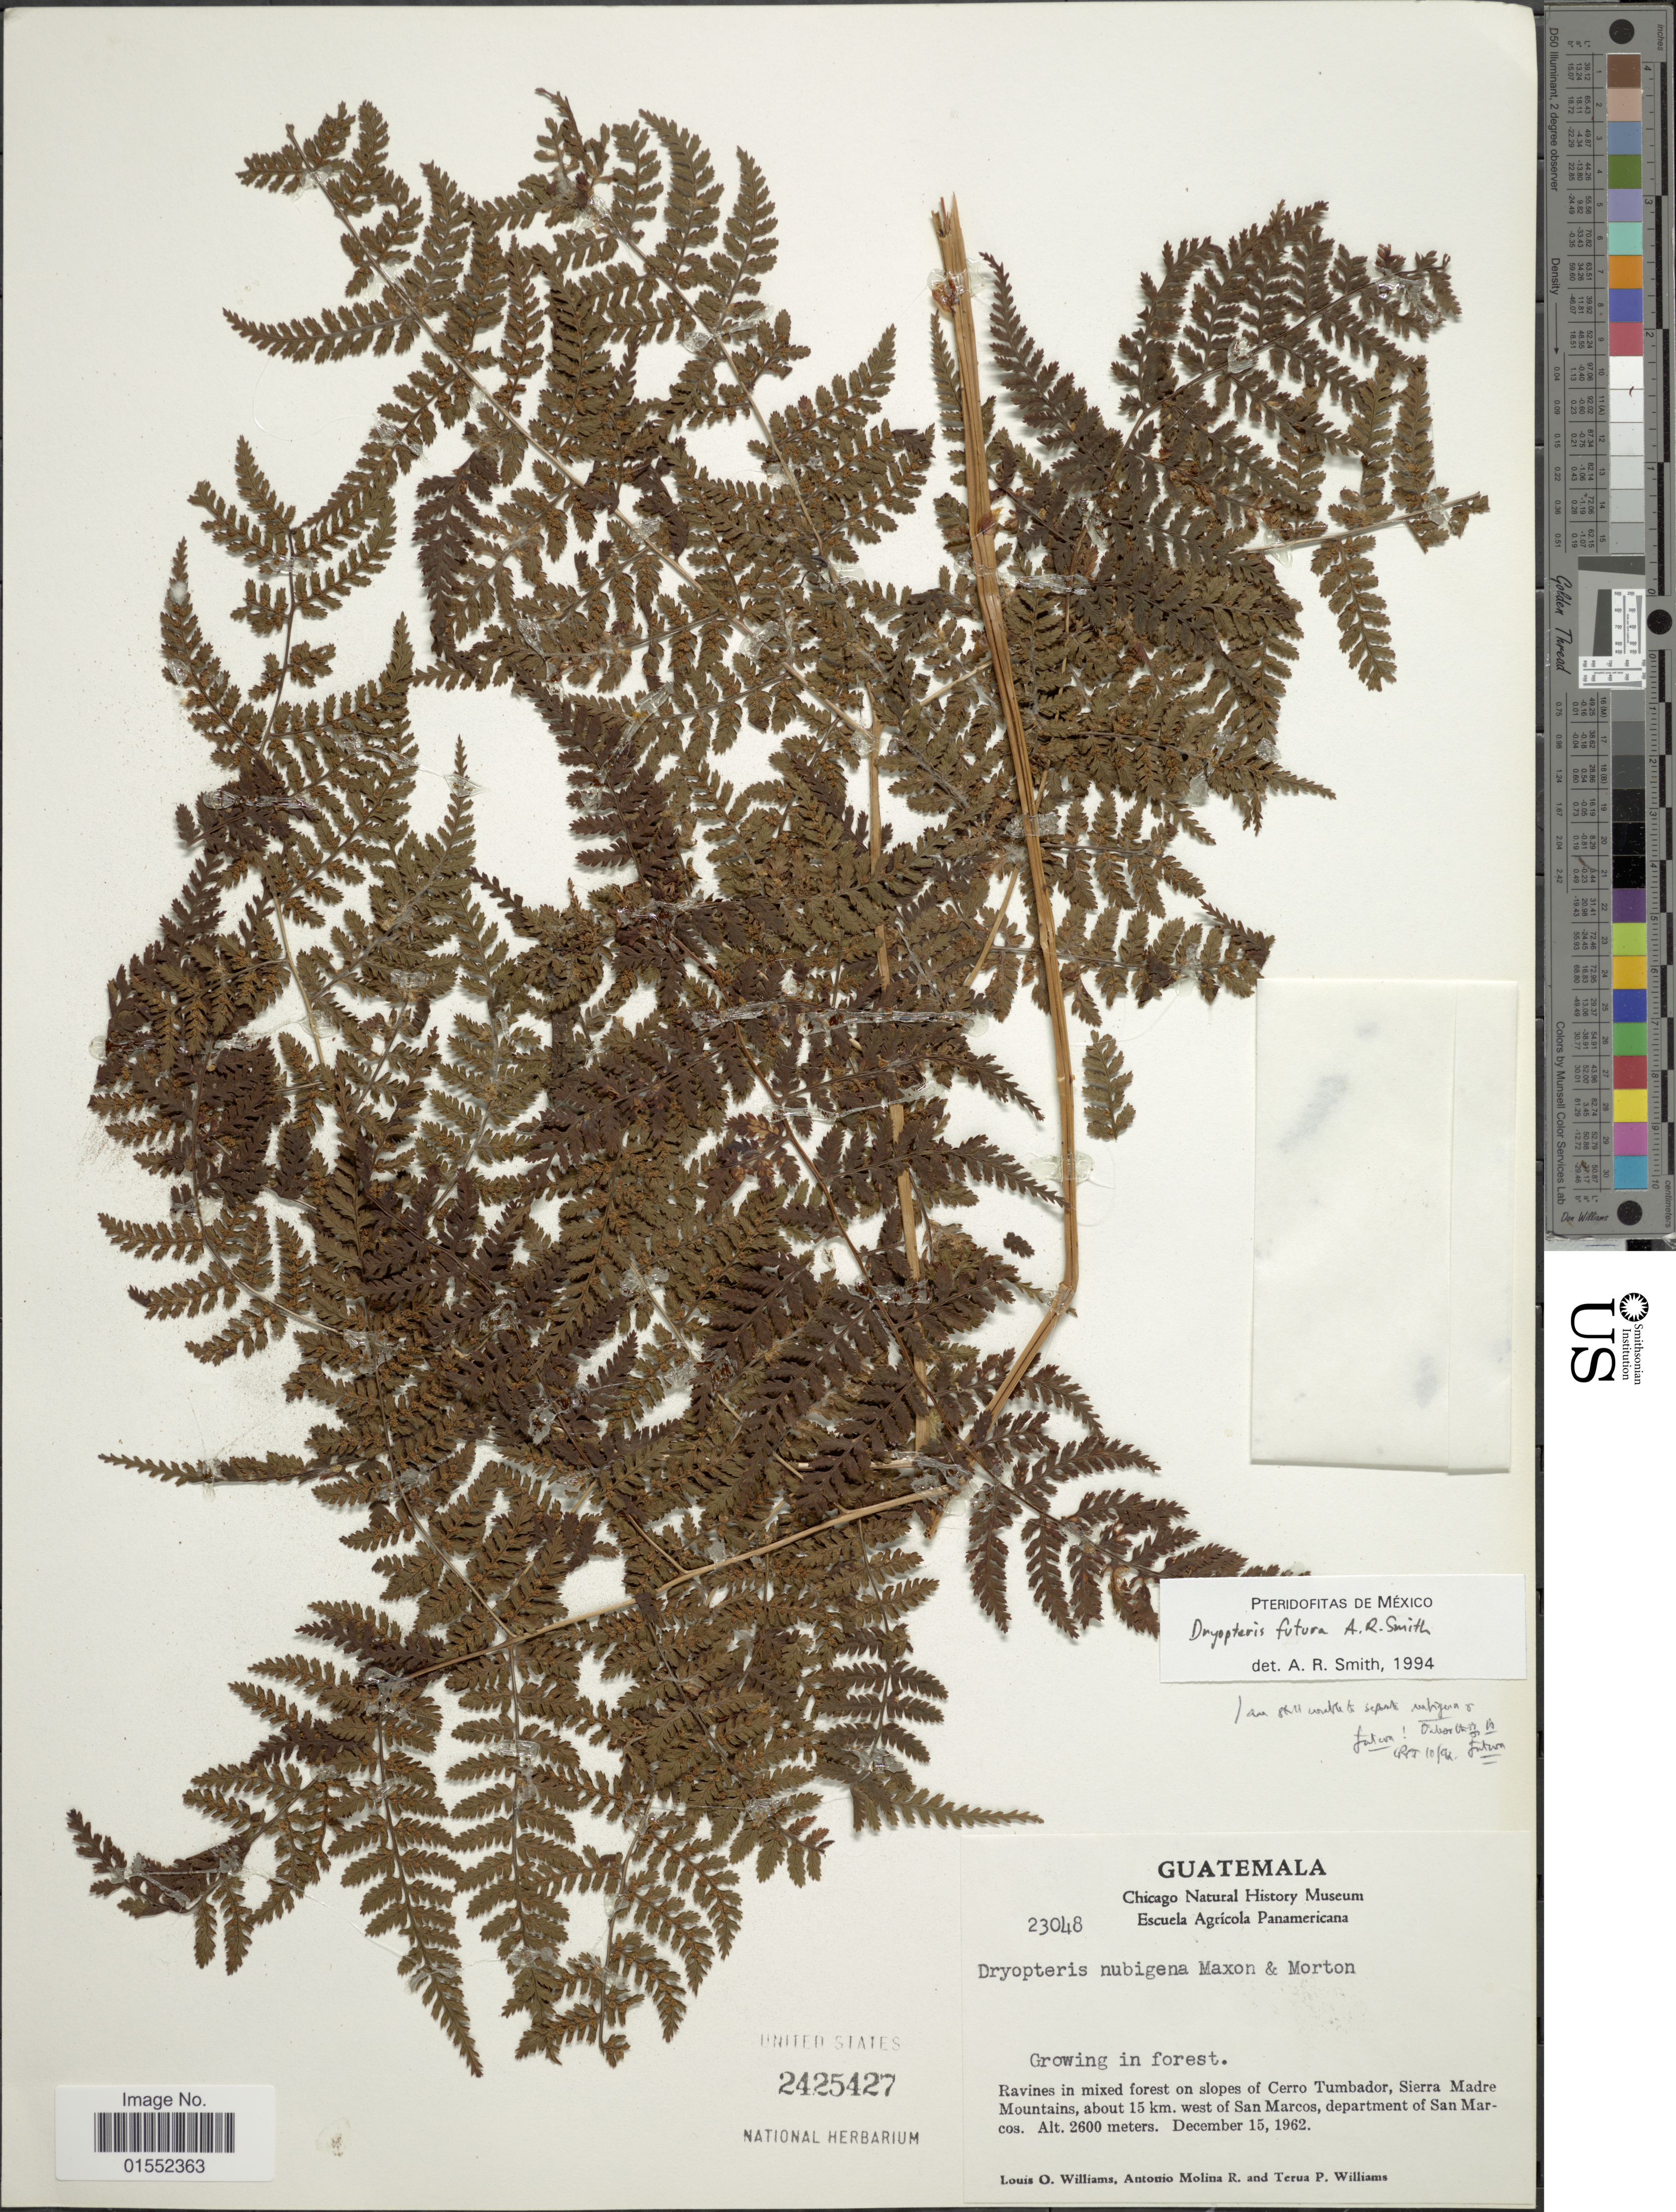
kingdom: Plantae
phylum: Tracheophyta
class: Polypodiopsida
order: Polypodiales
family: Dryopteridaceae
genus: Dryopteris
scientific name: Dryopteris futura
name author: A.R. Sm.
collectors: L. O. Williams, A. Molina R. & T. P. Williams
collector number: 23048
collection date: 1962-12-15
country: Guatemala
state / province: San Marcos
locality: Ravines in mixed forest on slopes of Cerro Tumbador, Sierra Madre Mountains, about 15 km. west of San Marcos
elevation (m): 2600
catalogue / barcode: US 2425427